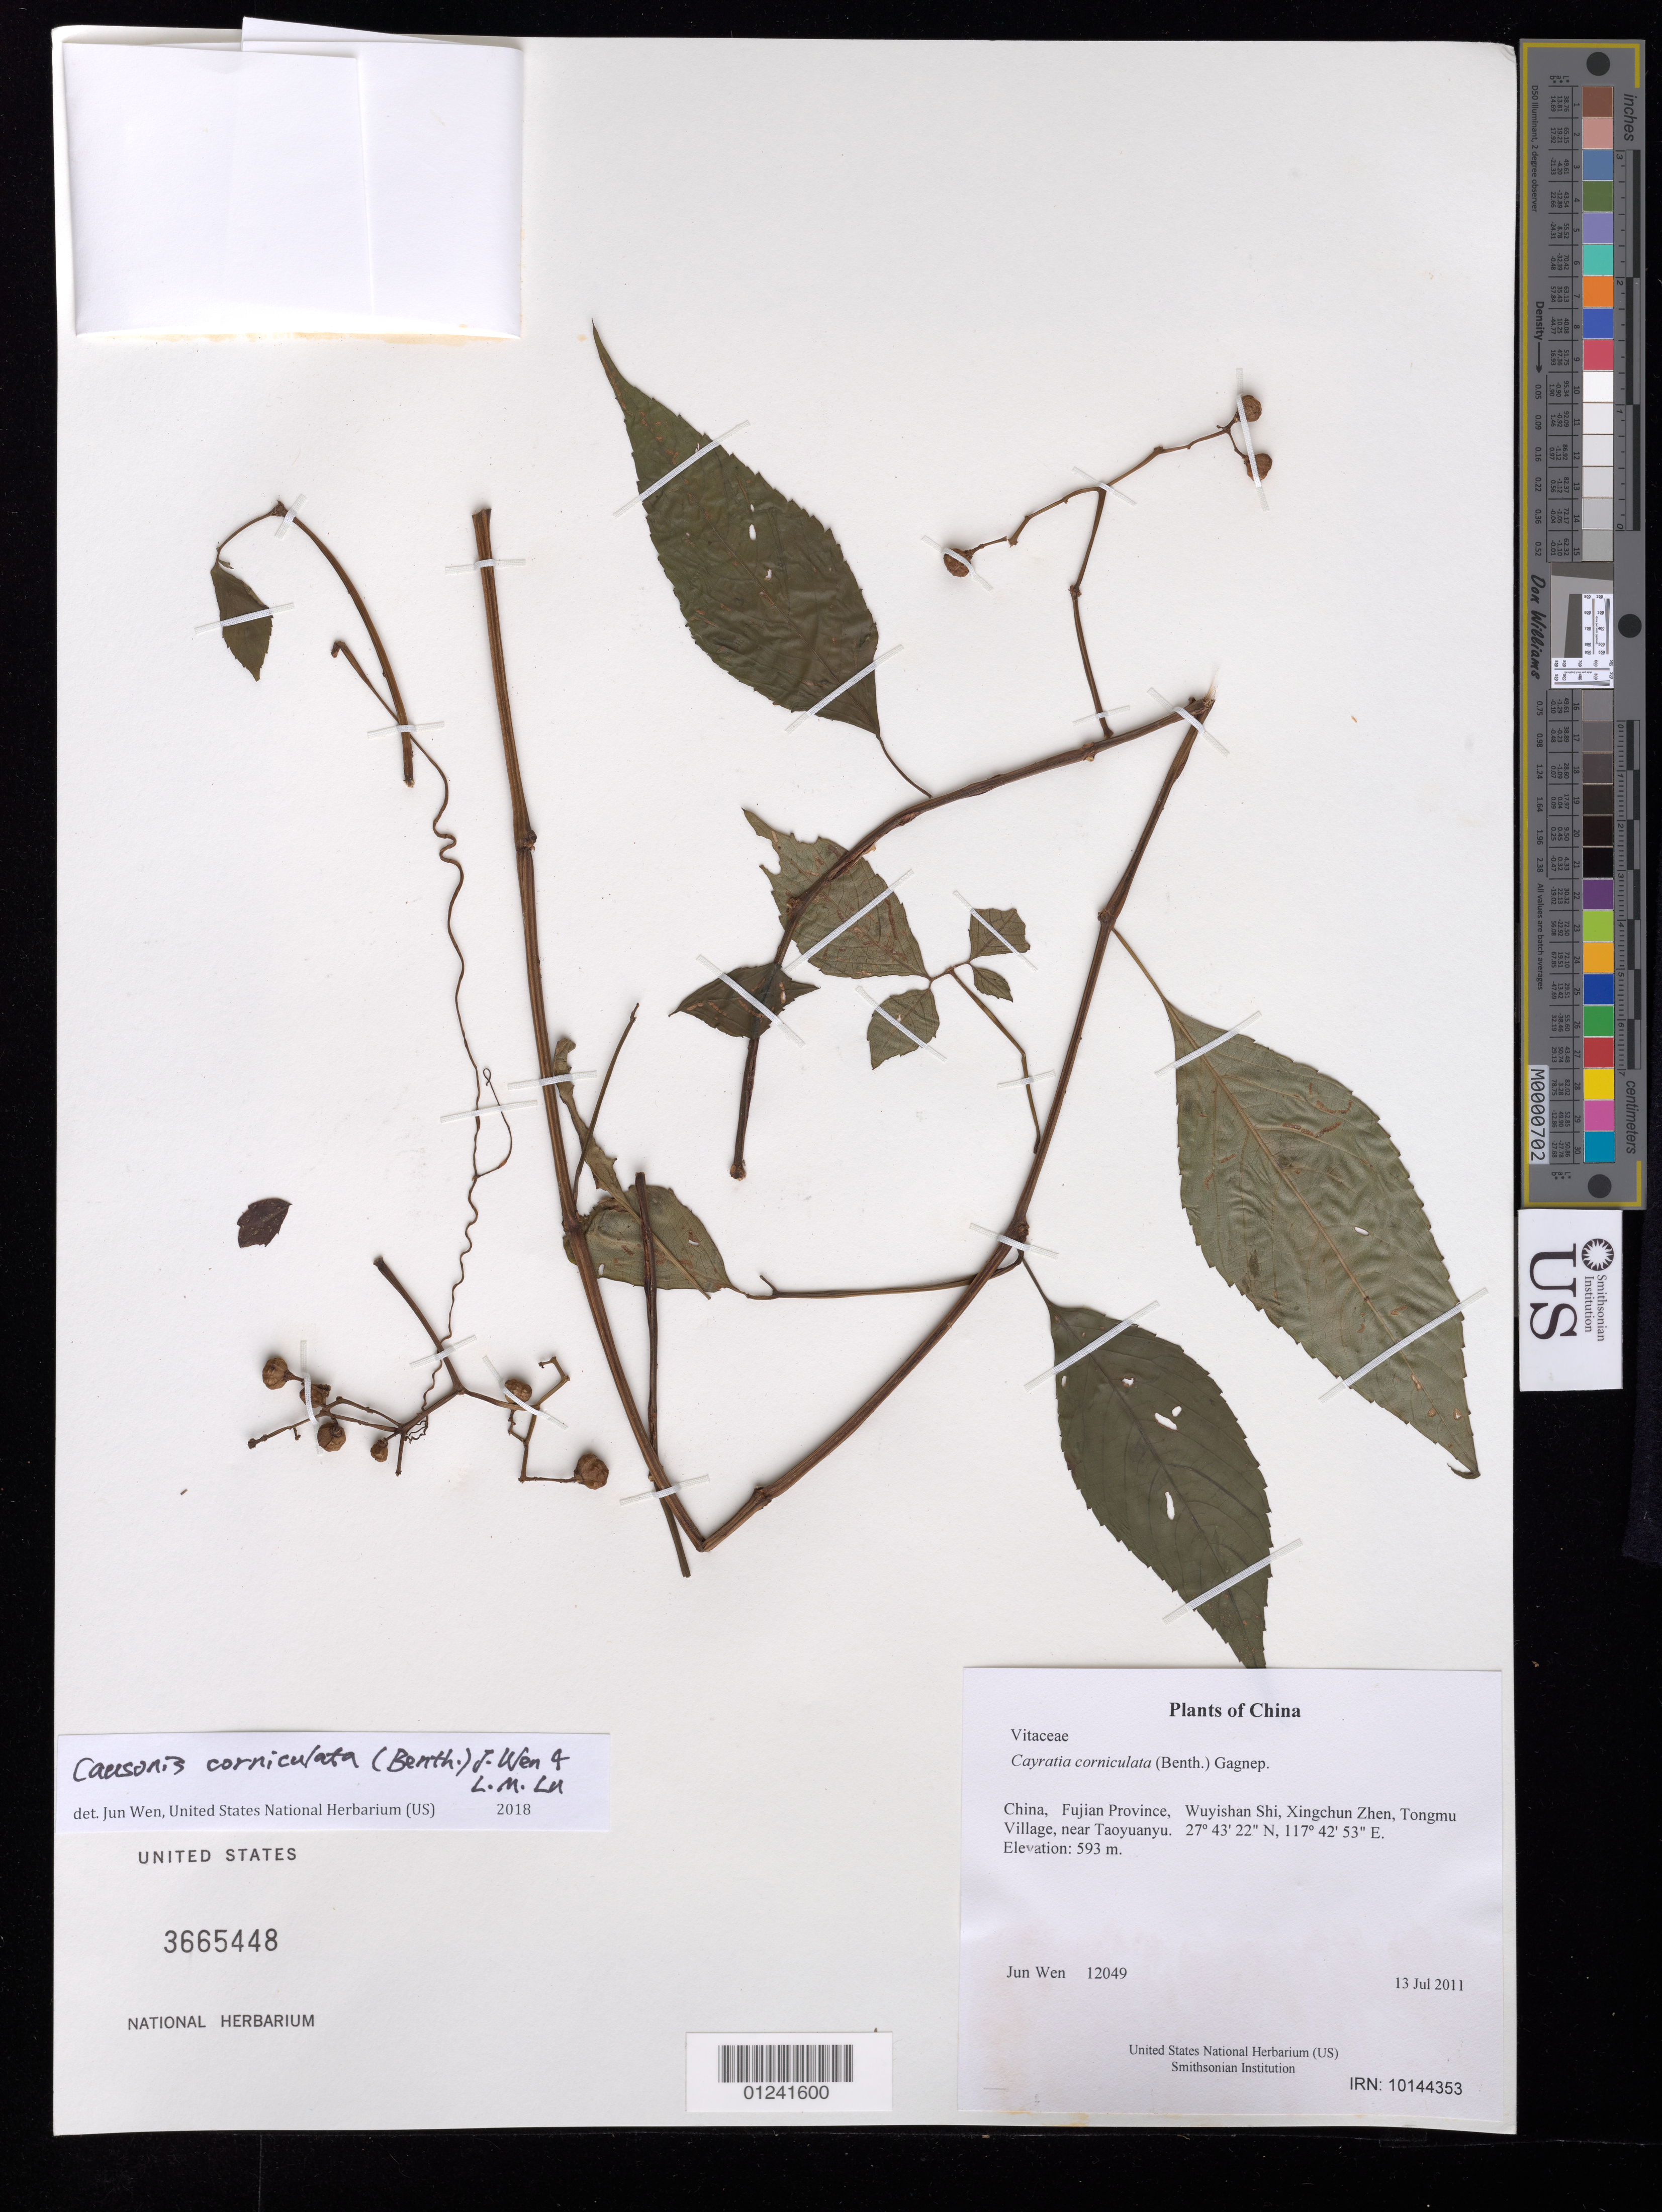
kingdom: Plantae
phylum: Tracheophyta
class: Magnoliopsida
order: Vitales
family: Vitaceae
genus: Cayratia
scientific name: Cayratia corniculata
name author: (Benth.) Gagnep.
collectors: J. Wen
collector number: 12049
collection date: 2011-07-13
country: China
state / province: Fujian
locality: Wuyishan Shi, Xingchun Zhen, Tongmu Village, near Taoyuanyu.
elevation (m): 593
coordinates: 27 43 22.2 N, 117 42 52.9 E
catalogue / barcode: US 3665448